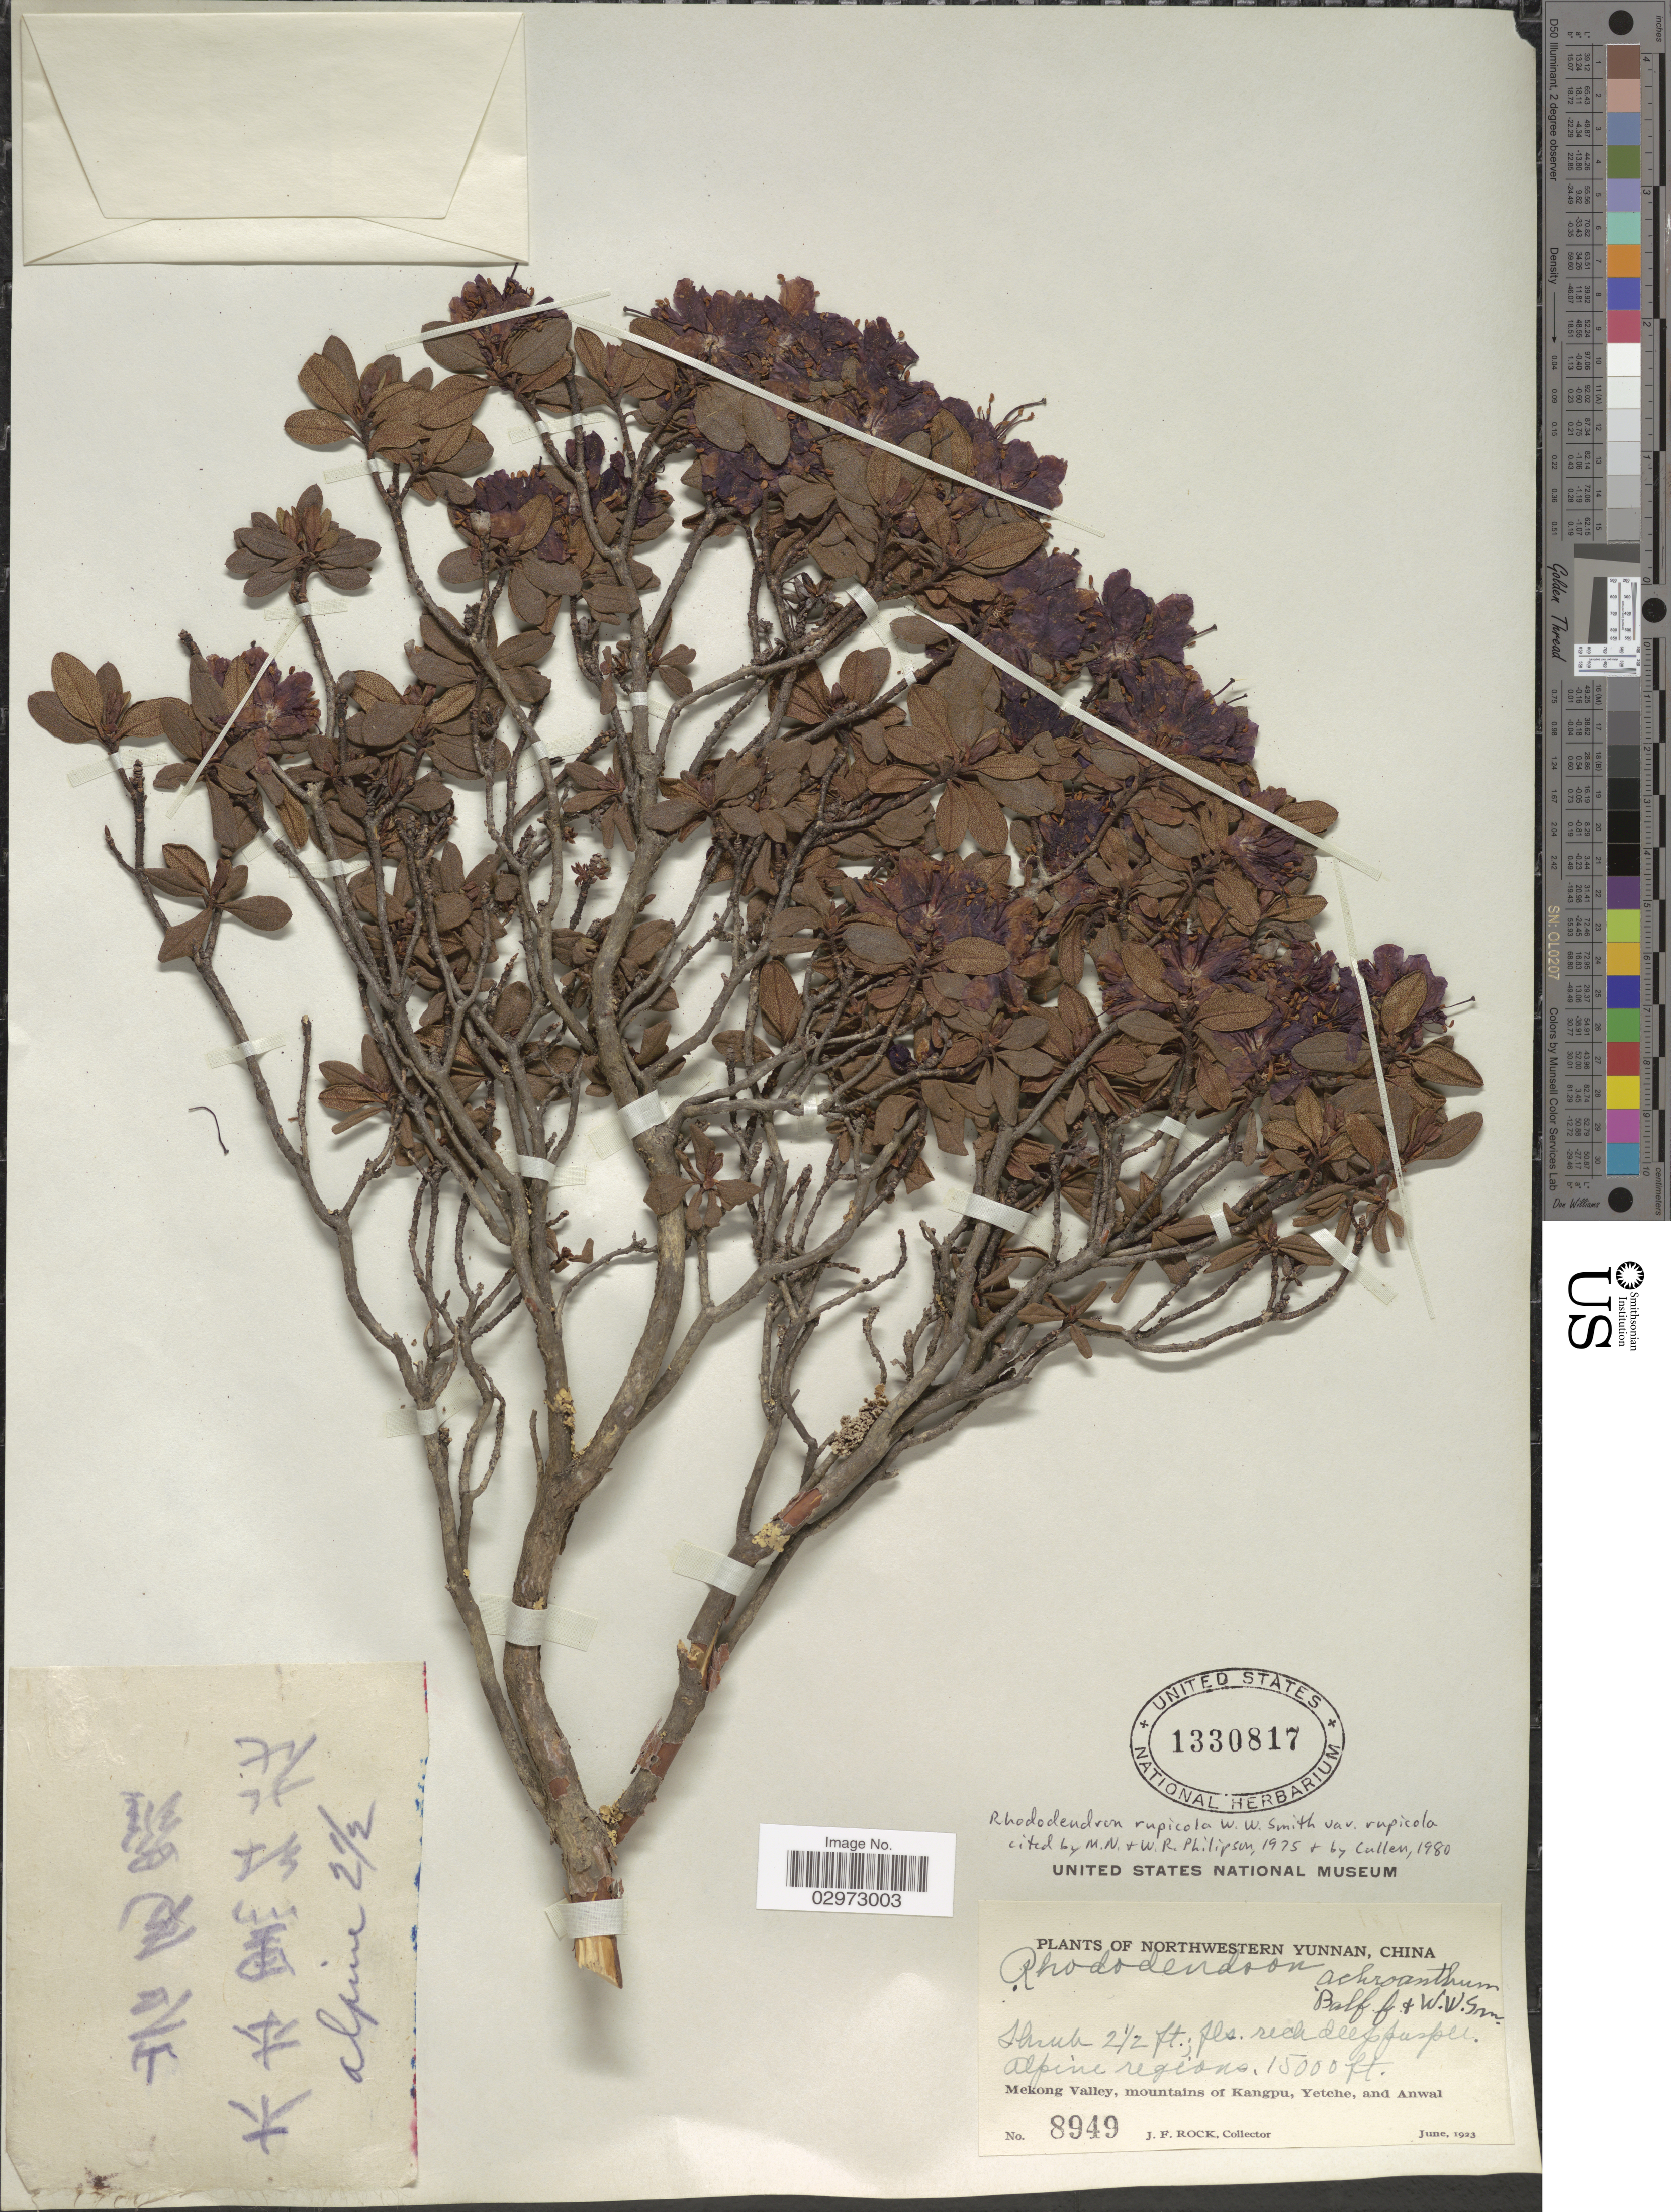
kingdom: Plantae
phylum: Tracheophyta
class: Magnoliopsida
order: Ericales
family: Ericaceae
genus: Rhododendron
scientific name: Rhododendron rupicola var. rupicola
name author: W.W. Sm.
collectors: J. Rock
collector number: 8949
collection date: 1923-06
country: China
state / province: Yunnan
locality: Northwestern Yunnan, Alpine regions. Mekong Valley, mountains of Kangpu, Yetche, and Anwal.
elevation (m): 4572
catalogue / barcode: US 1330817